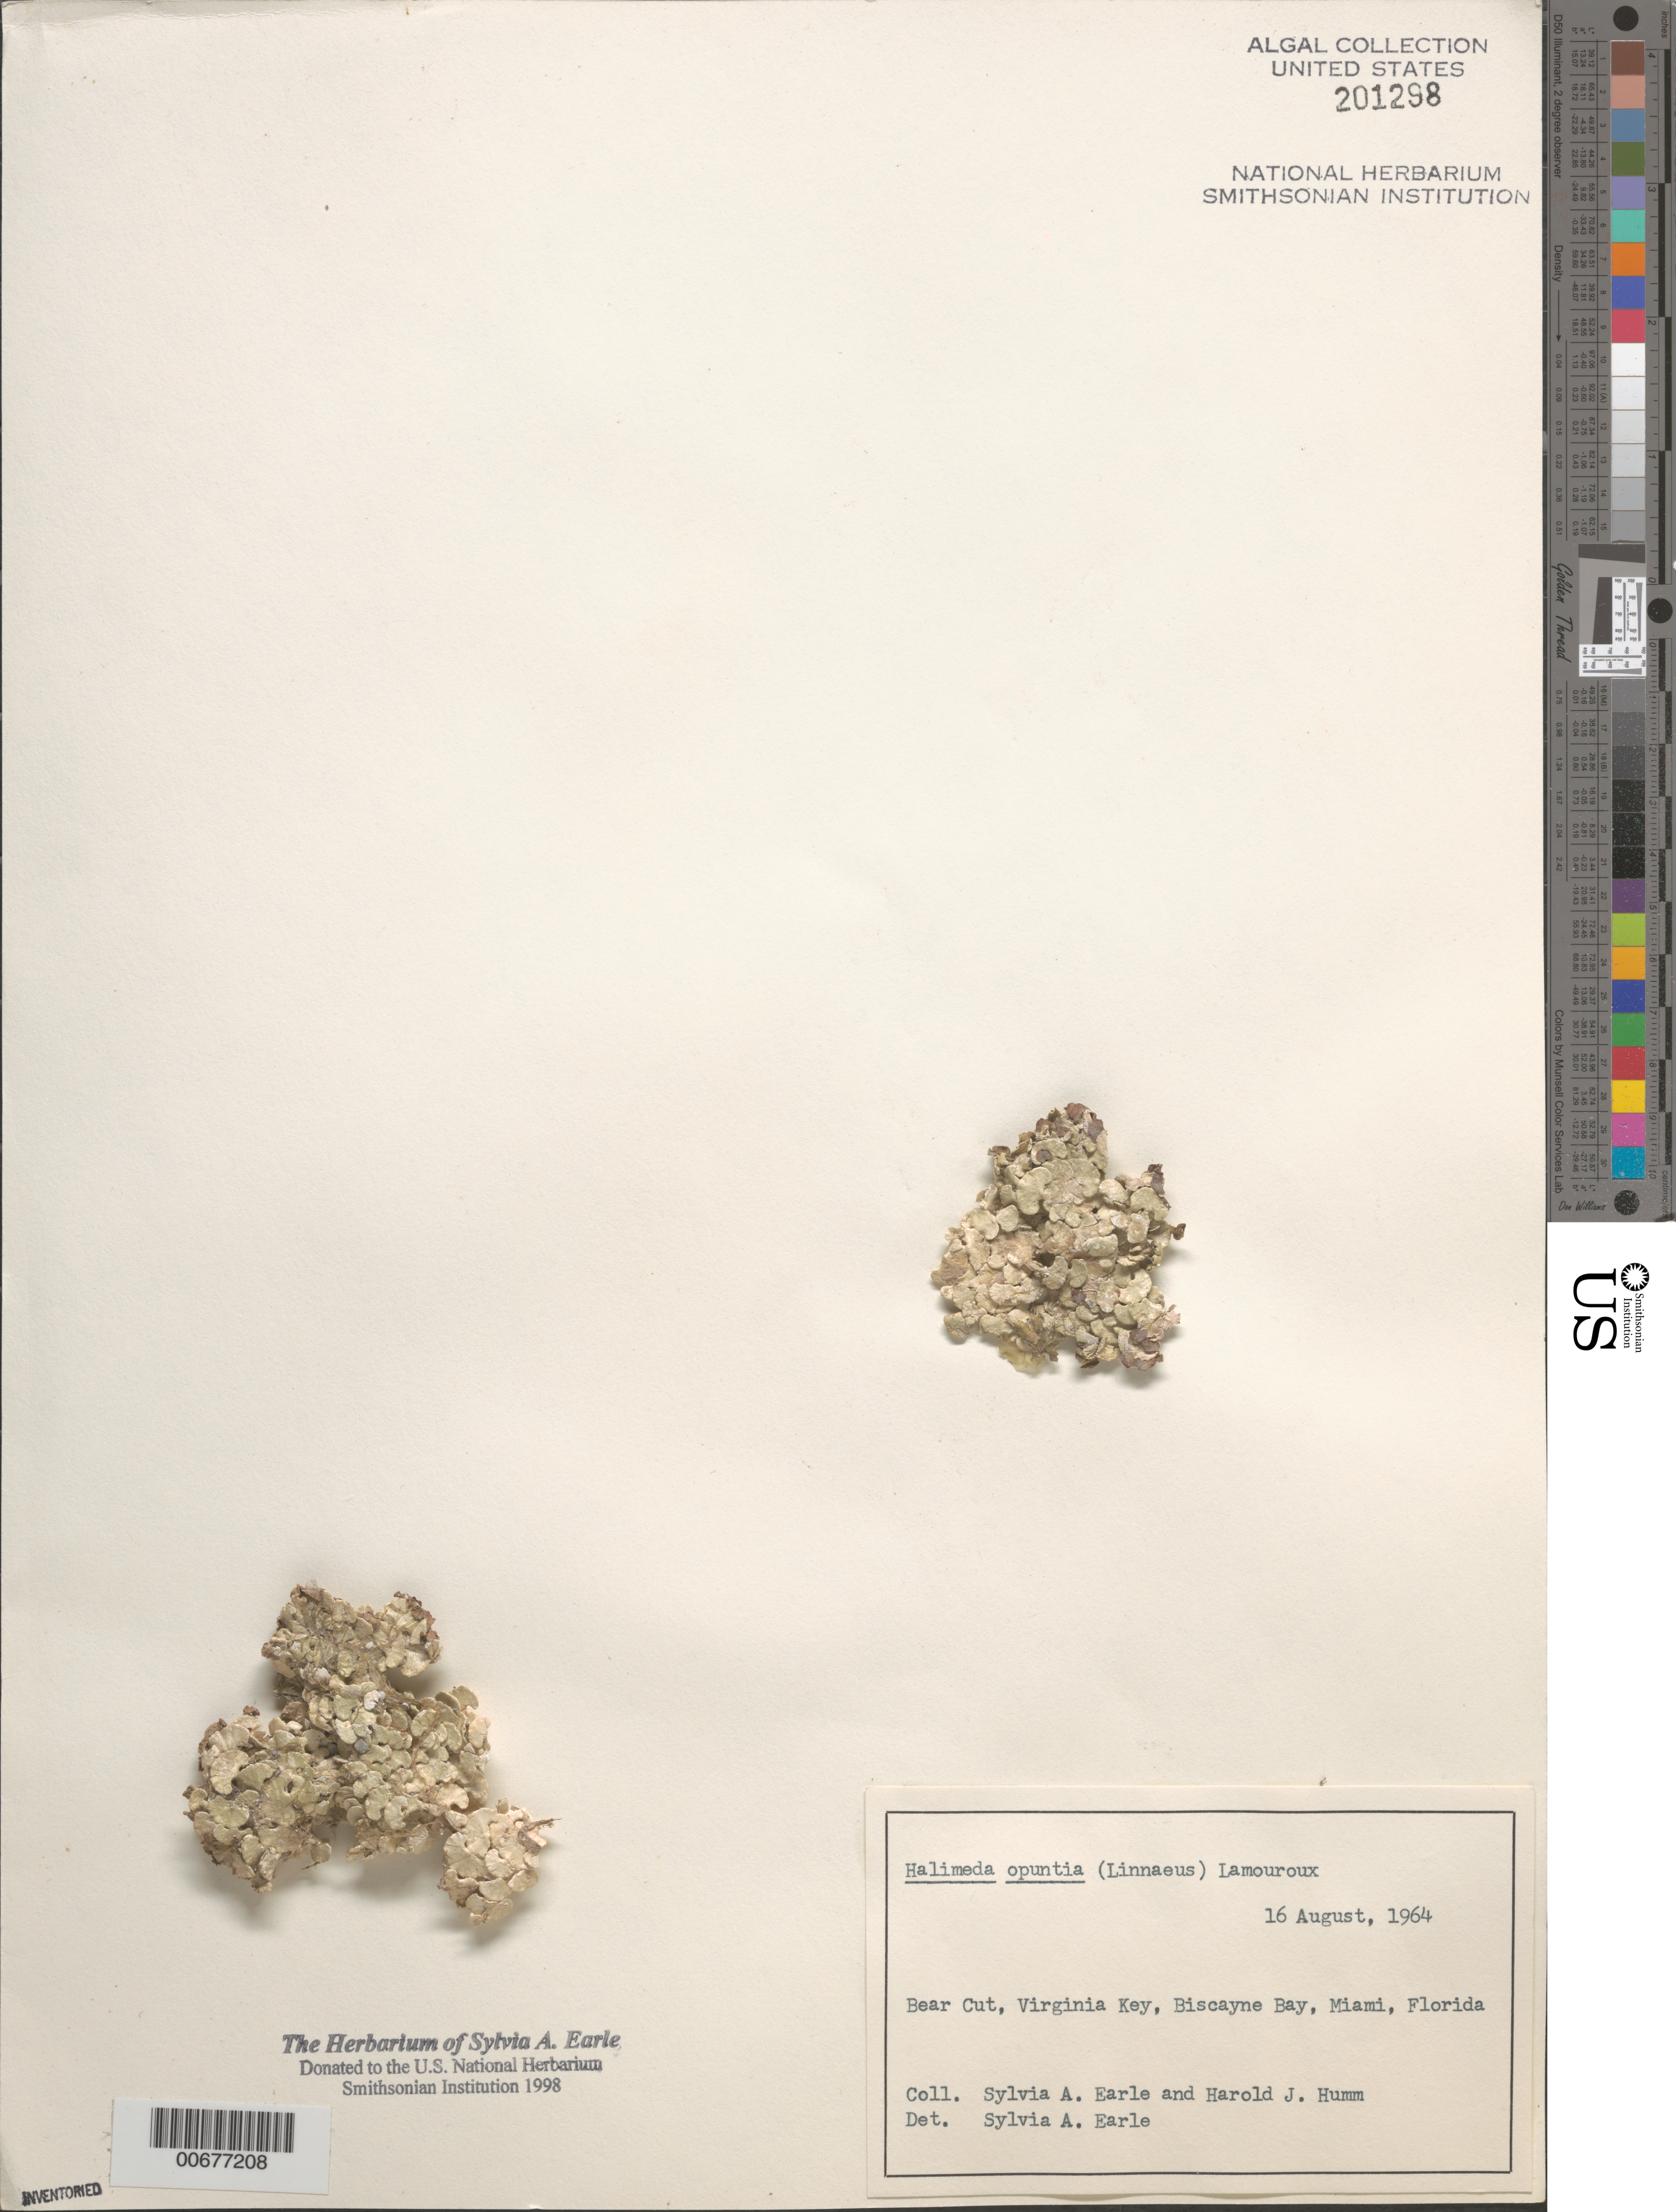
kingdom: Plantae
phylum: Chlorophyta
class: Ulvophyceae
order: Bryopsidales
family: Halimedaceae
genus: Halimeda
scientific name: Halimeda opuntia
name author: (L.) J.V.Lamouroux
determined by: Earle, S. A.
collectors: S. A. Earle & H. J. Humm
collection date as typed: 16 Aug 1964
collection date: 1964-08-16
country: United States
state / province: Florida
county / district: Miami-Dade County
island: Virginia Key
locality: Bear Cut, Biscayne Bay, Miami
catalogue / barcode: US 201298